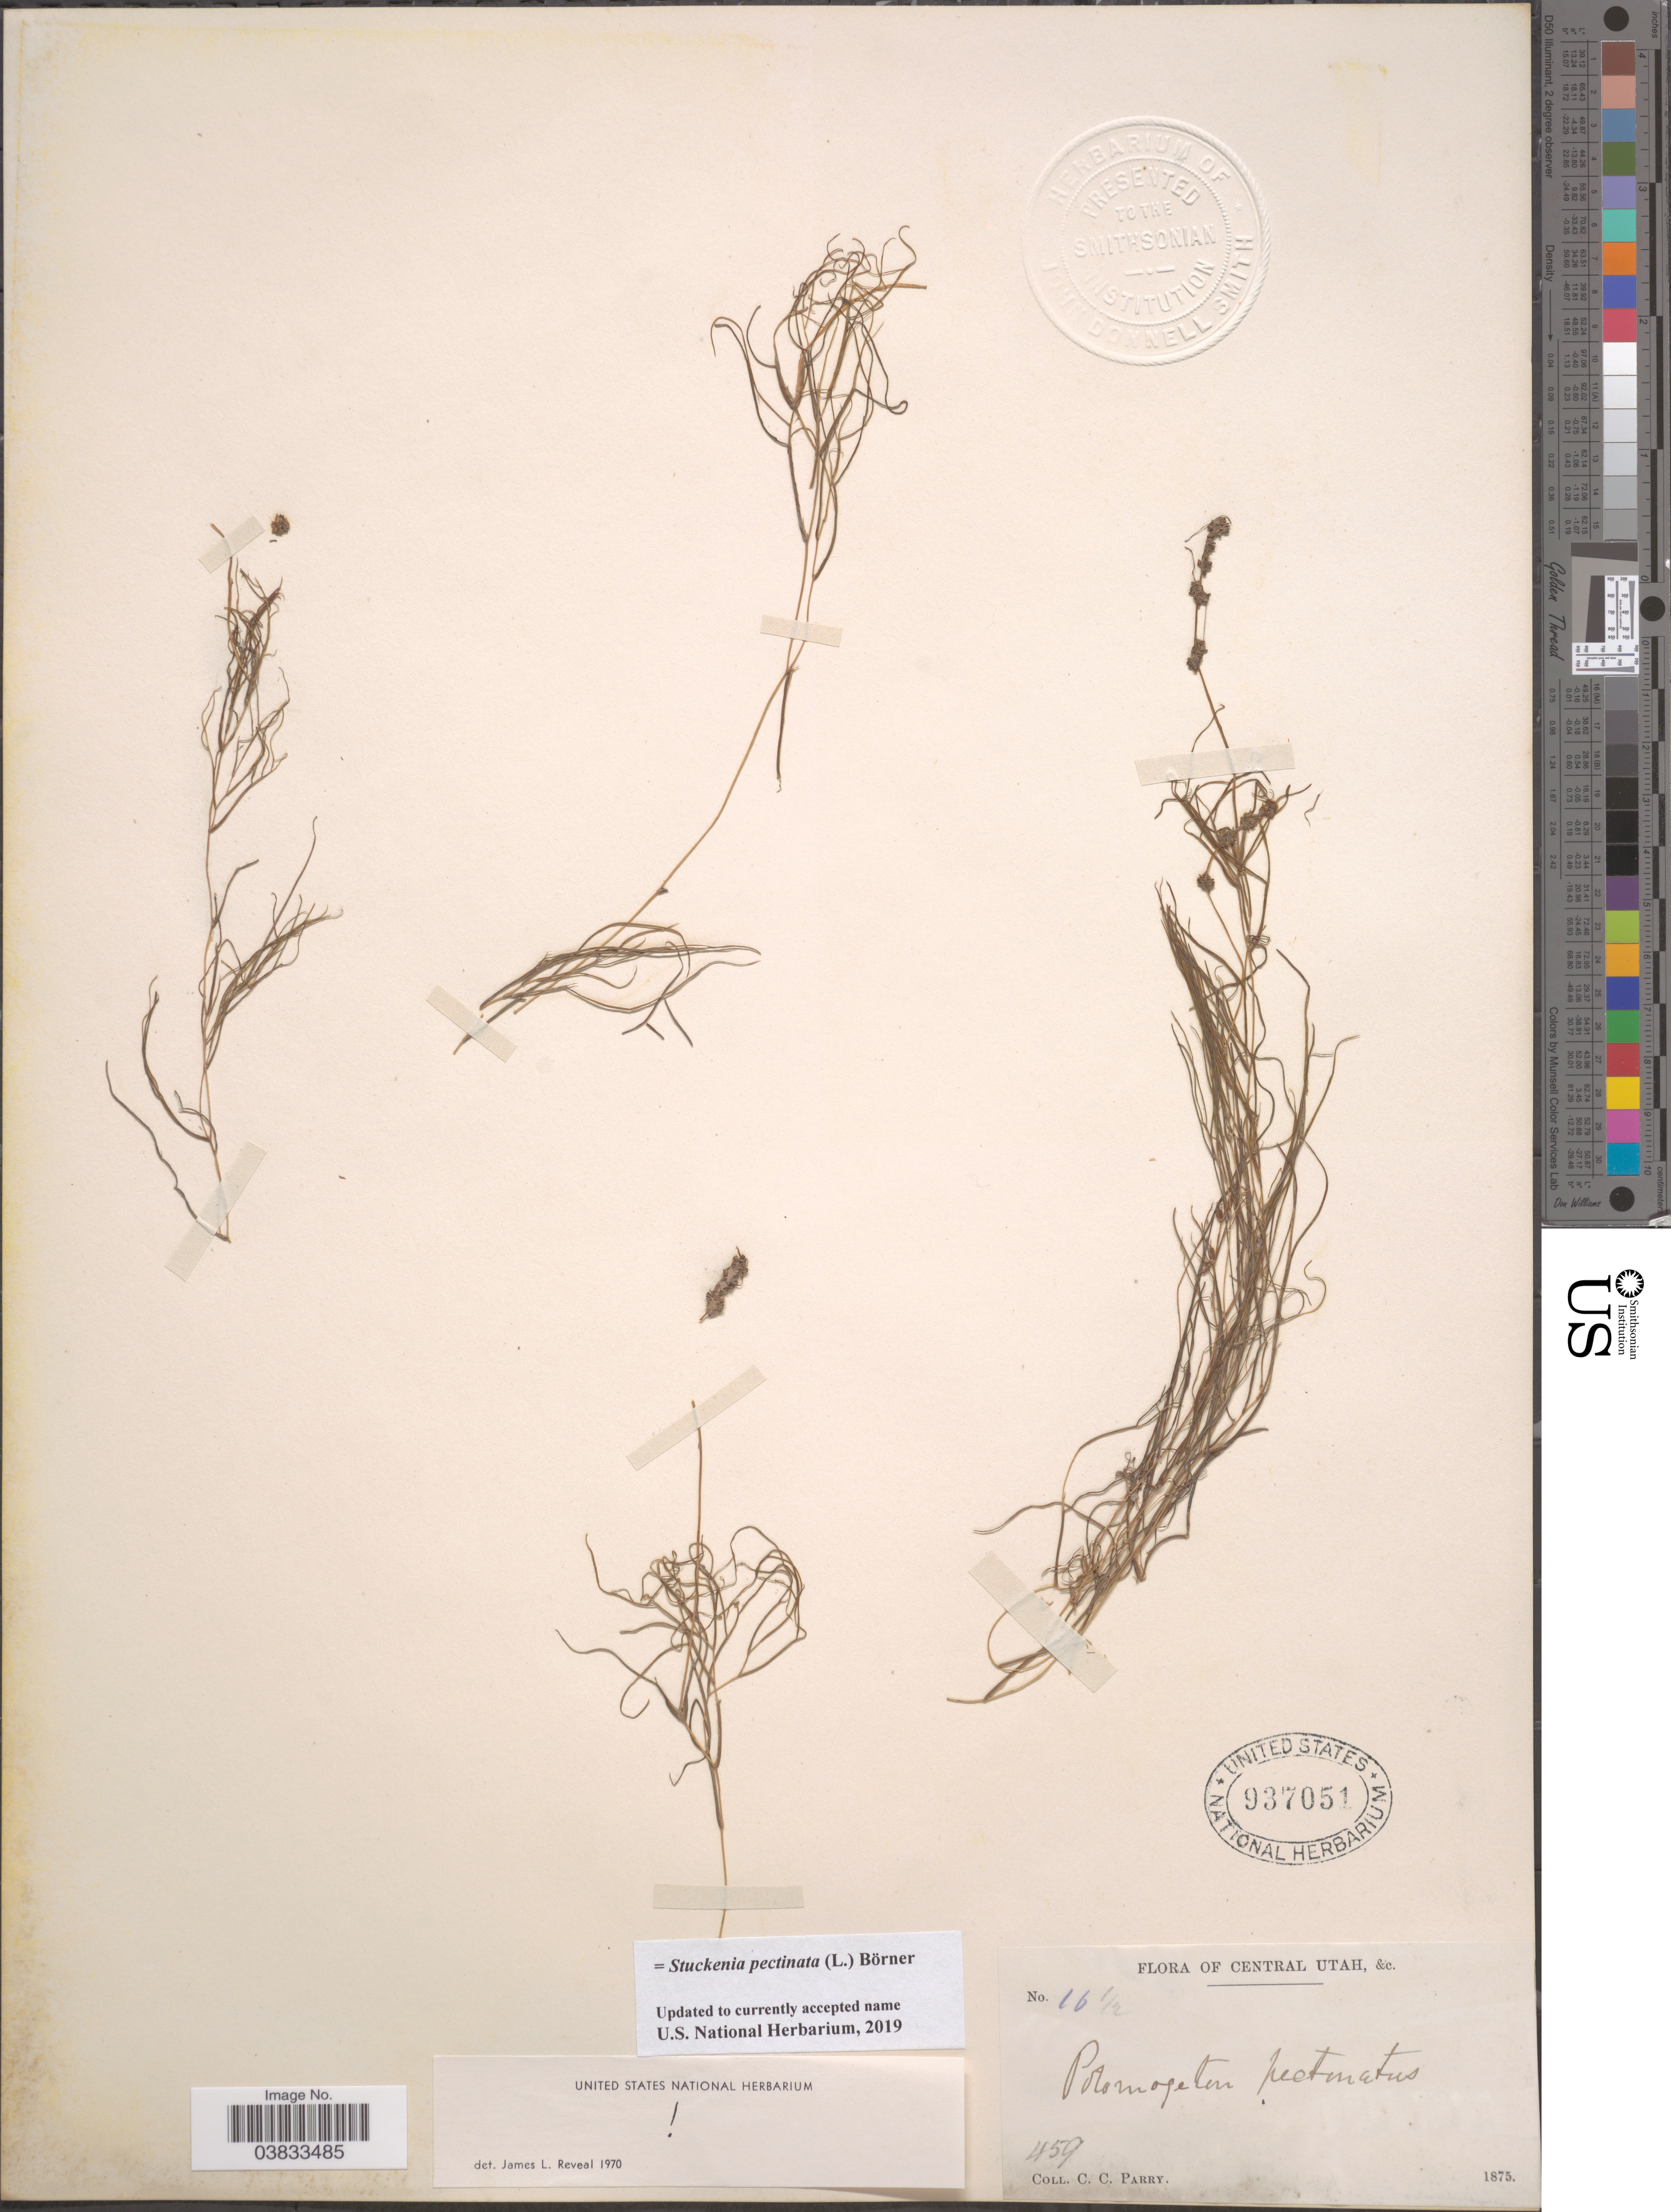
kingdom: Plantae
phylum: Tracheophyta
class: Liliopsida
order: Alismatales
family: Potamogetonaceae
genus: Stuckenia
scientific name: Stuckenia pectinata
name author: (L.) Börner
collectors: C. C. Parry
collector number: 16½/459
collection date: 1875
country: United States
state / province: Utah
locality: Central Utah, &c.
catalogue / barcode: US 937051